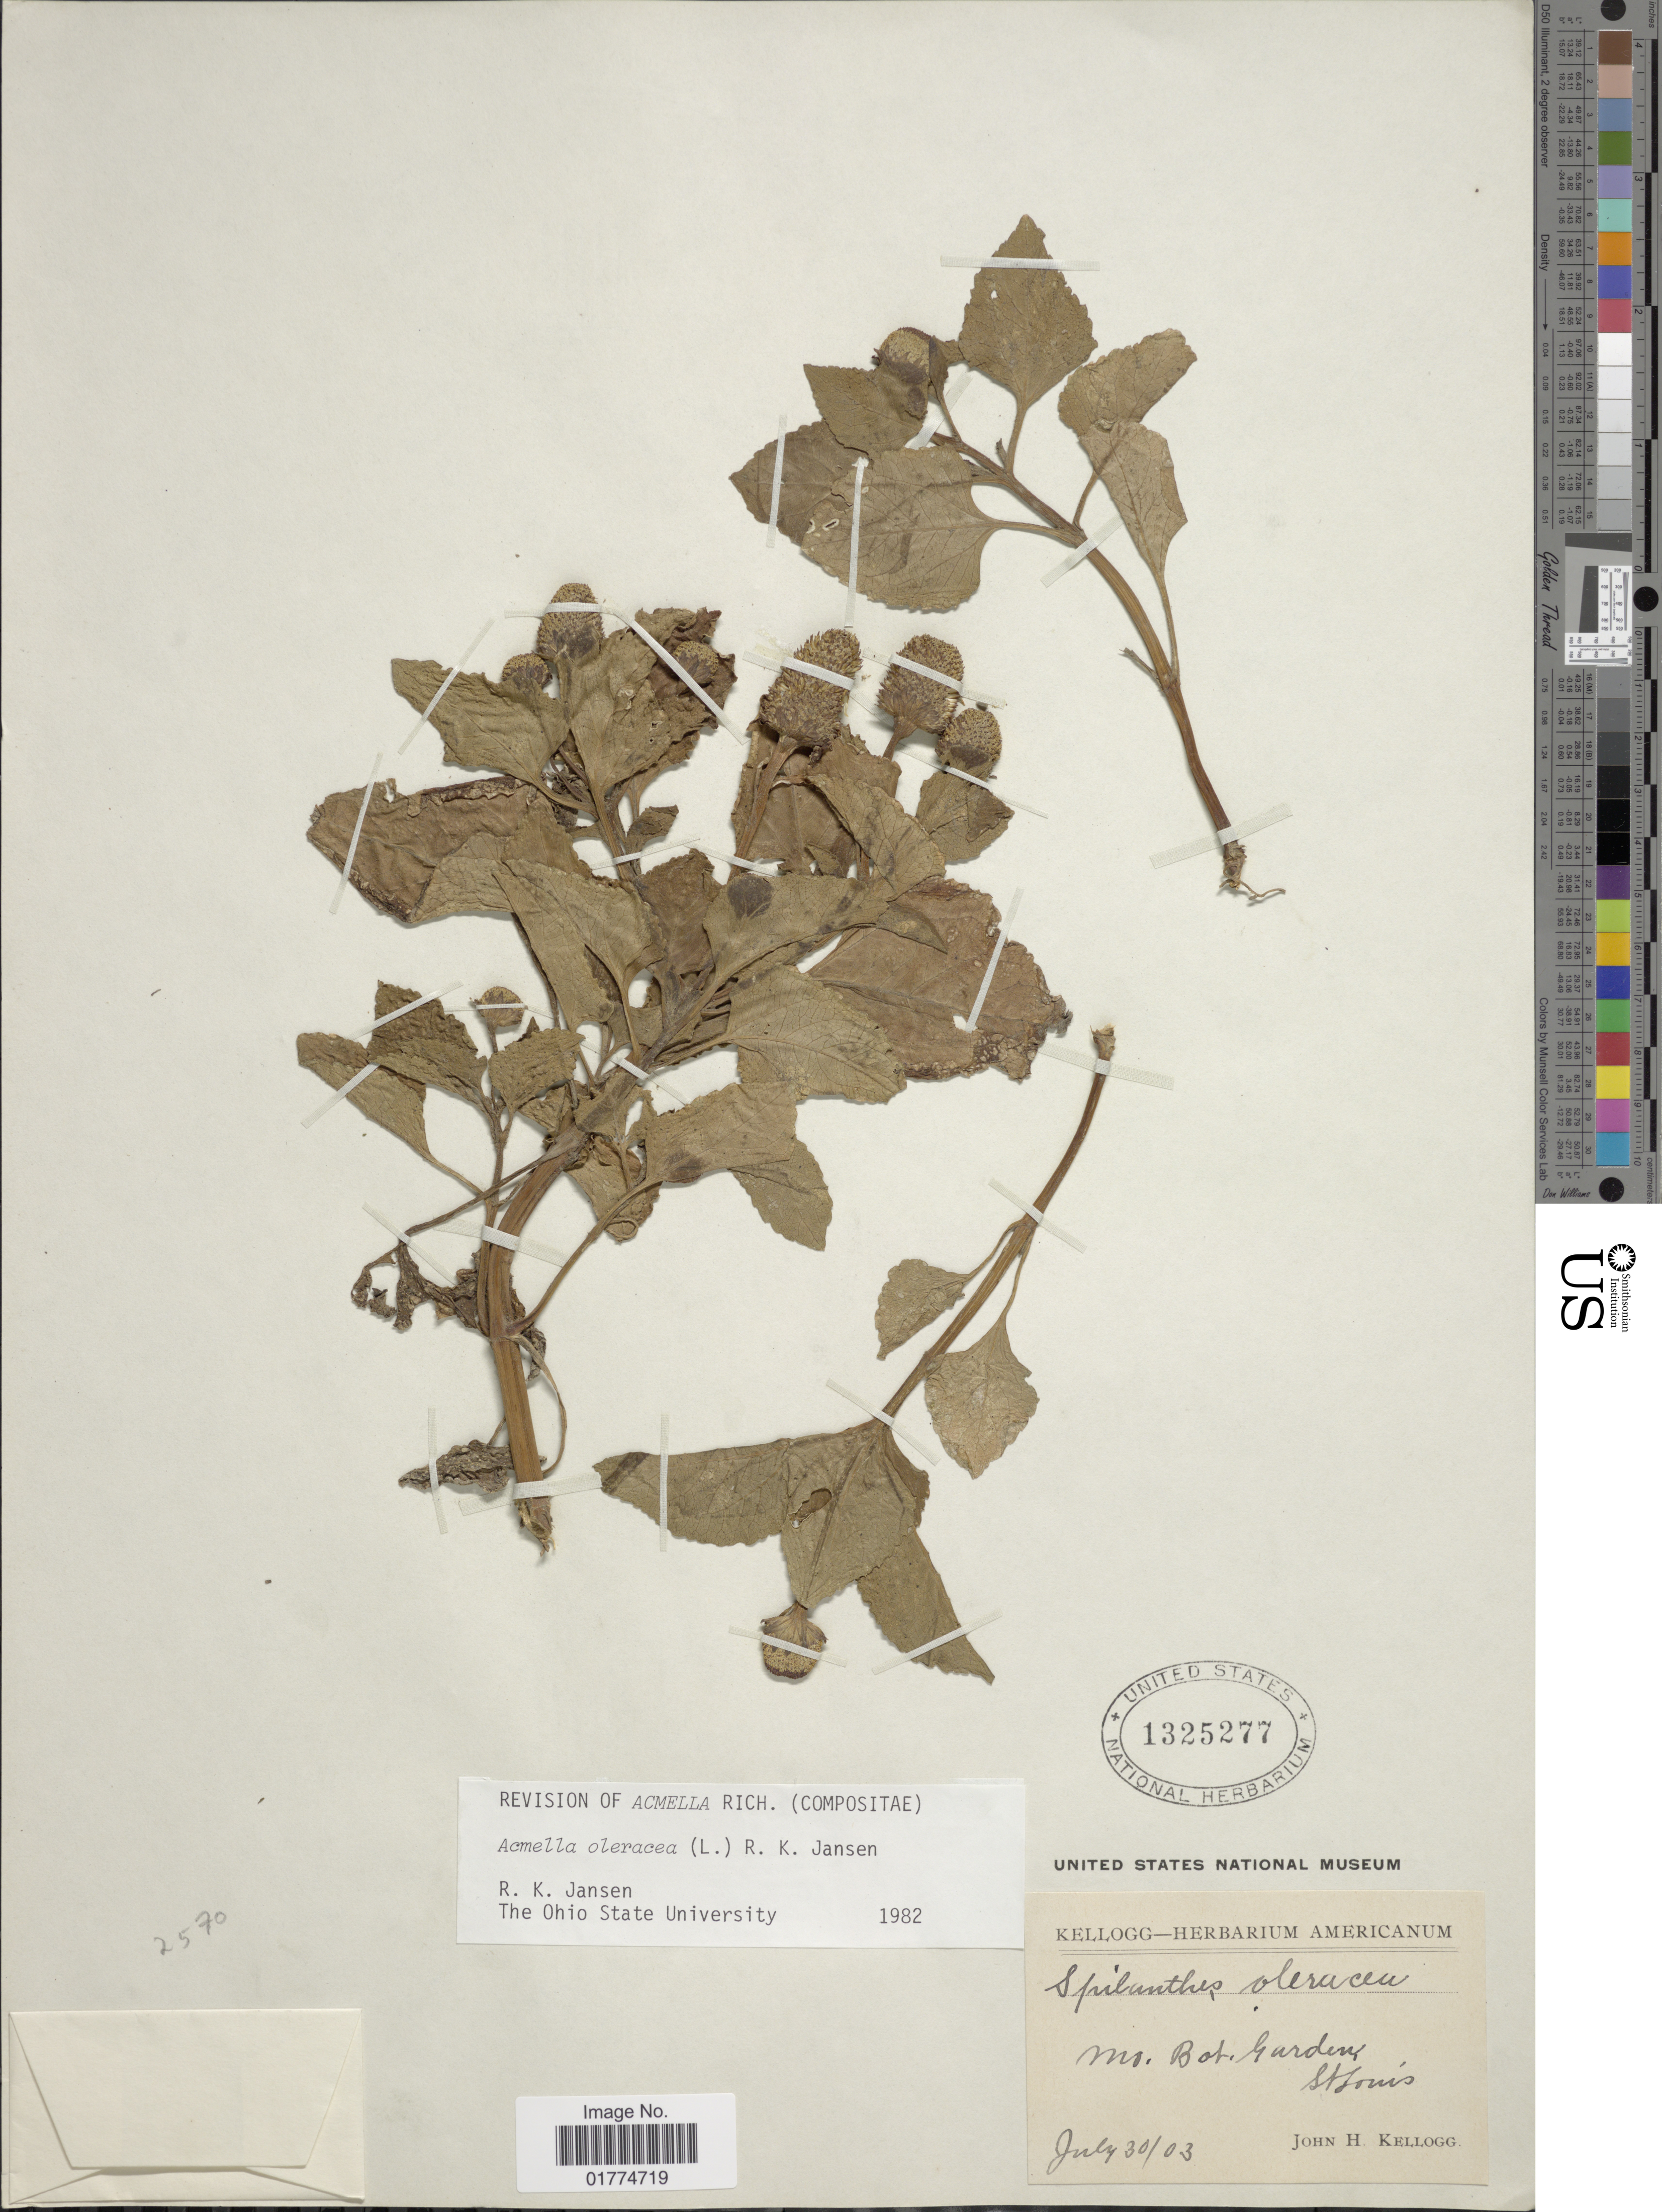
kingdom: Plantae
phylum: Tracheophyta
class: Magnoliopsida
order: Asterales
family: Asteraceae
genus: Acmella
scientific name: Acmella oleracea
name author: (L.) R.K. Jansen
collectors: J. H. Kellogg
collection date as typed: Transcribed d/m/y: 30/7/3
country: United States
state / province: Missouri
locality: Mo. Bot. Gardens. St. Louis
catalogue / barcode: US 1325277